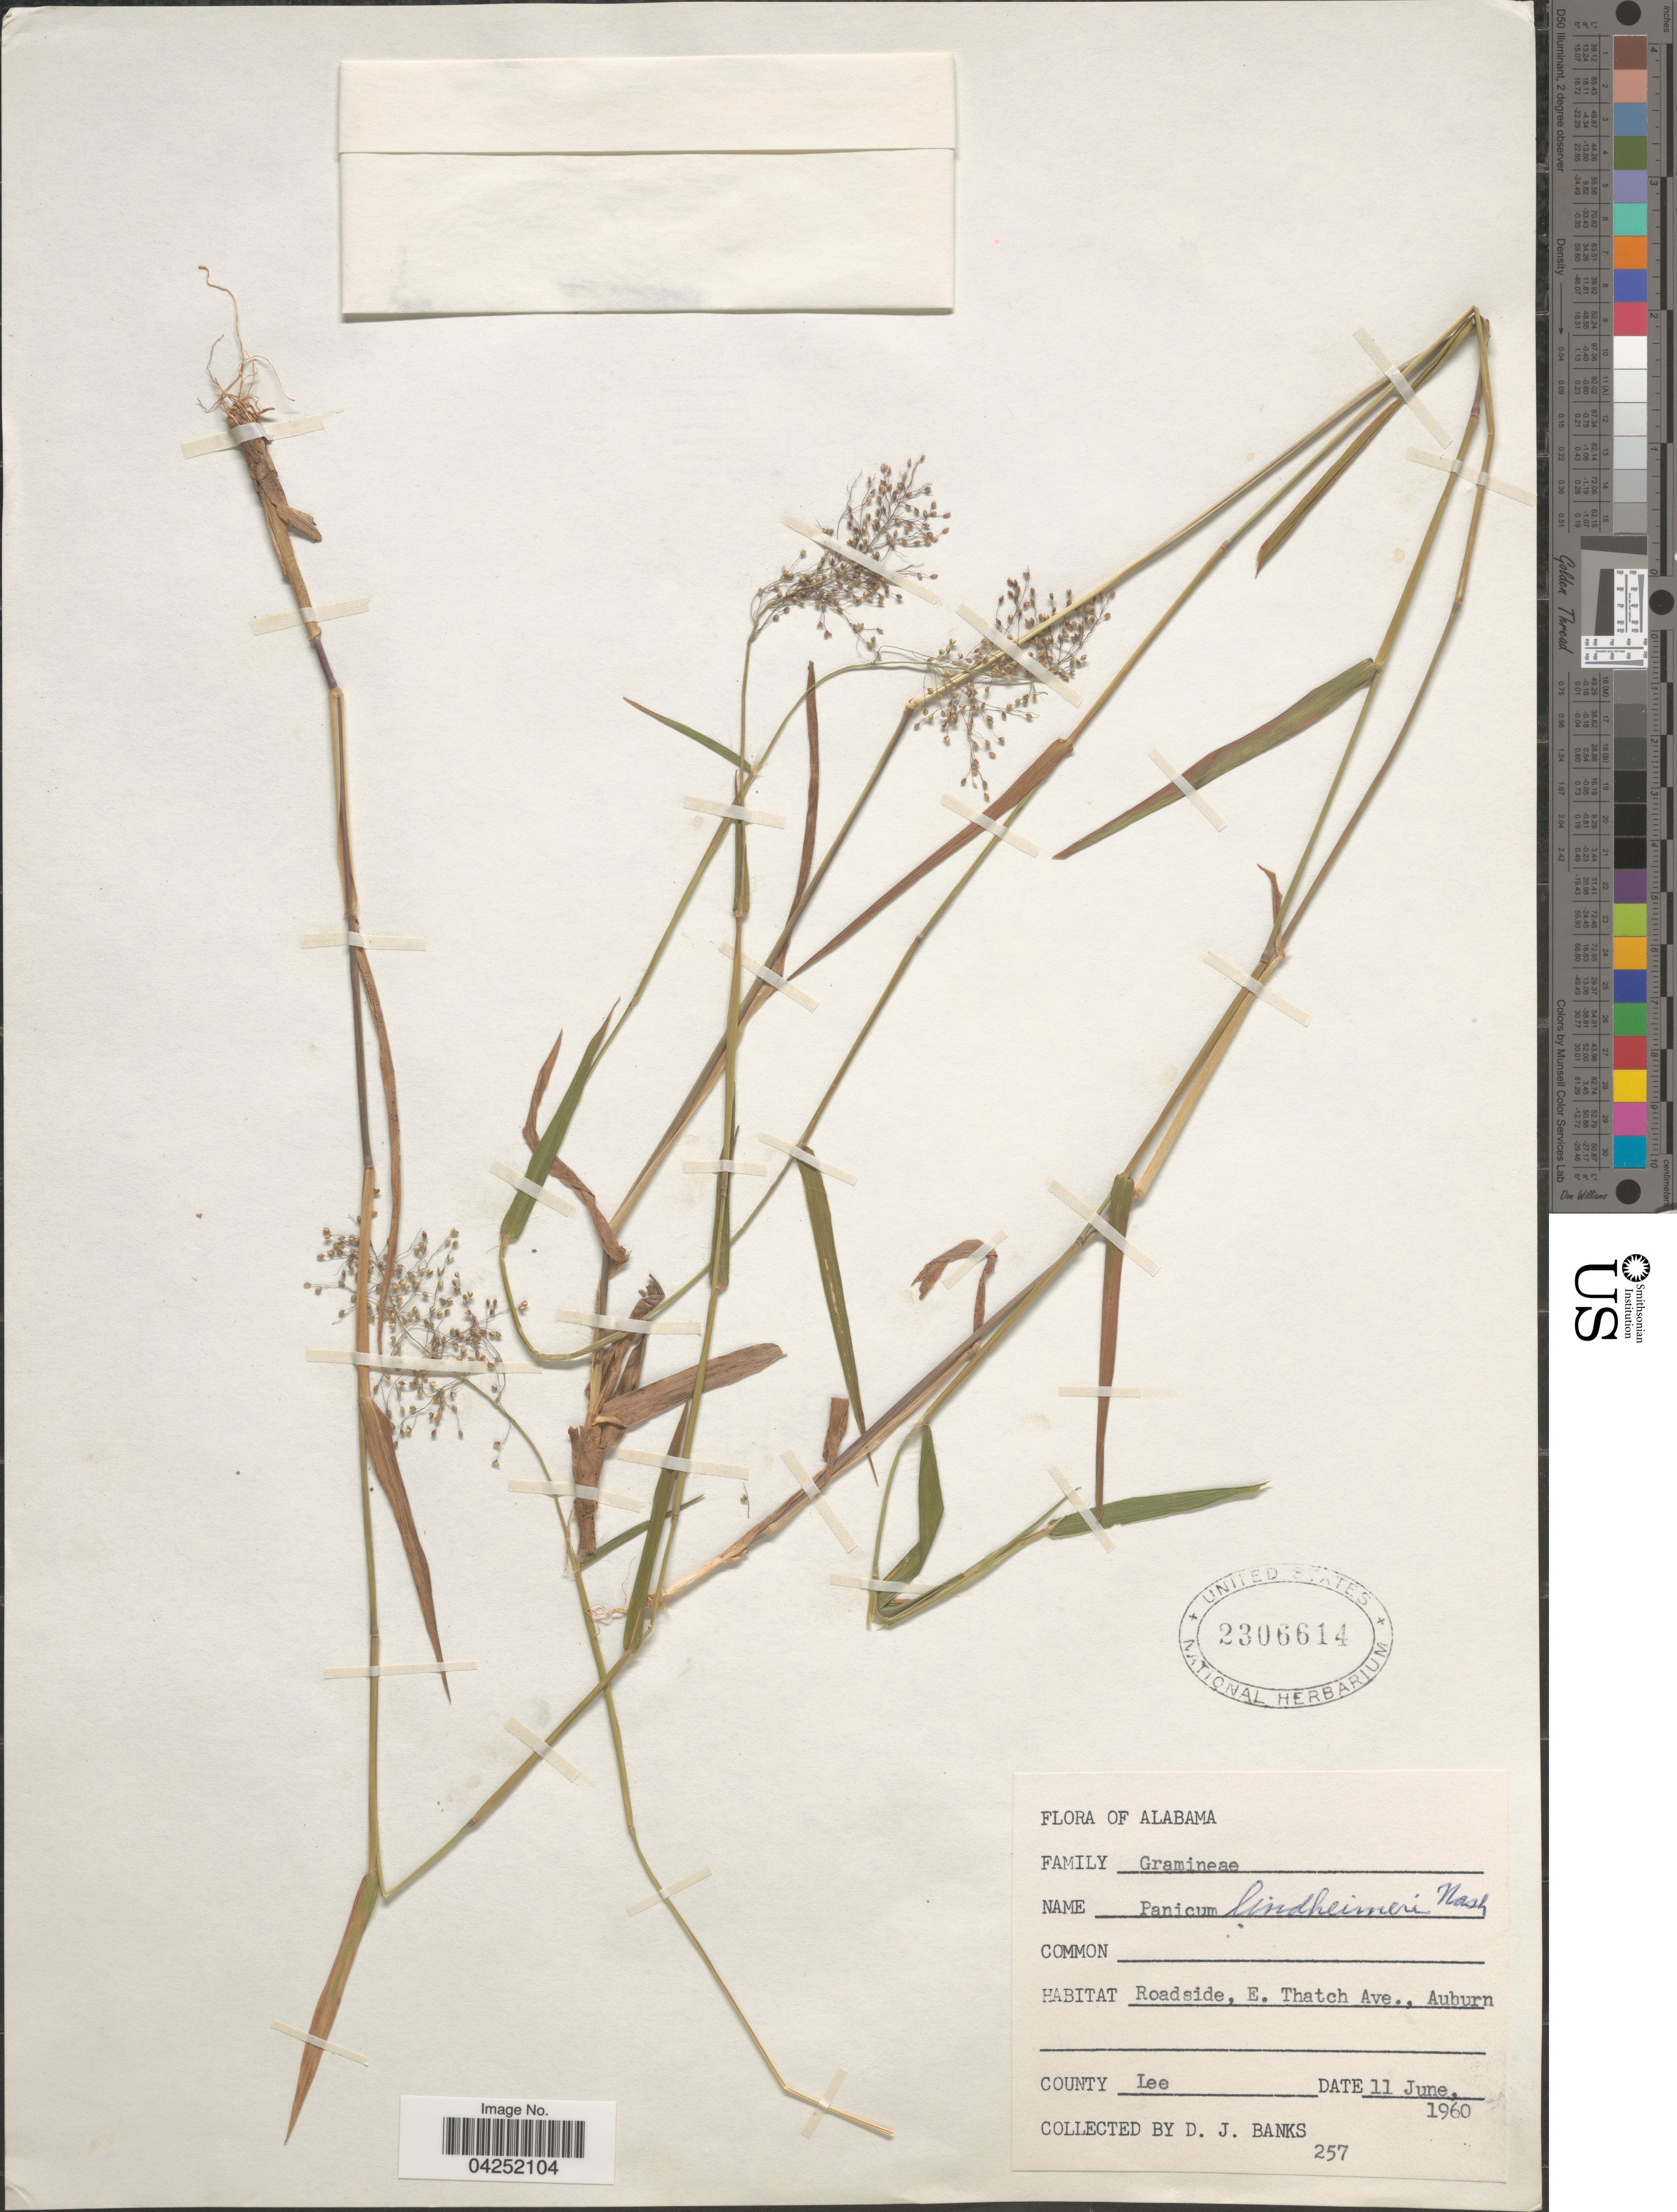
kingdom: Plantae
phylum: Tracheophyta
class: Liliopsida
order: Poales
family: Poaceae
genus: Dichanthelium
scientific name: Dichanthelium acuminatum var. lindheimeri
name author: (Nash) Gould & C.A. Clark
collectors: D. J. Banks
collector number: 257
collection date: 1960-06-11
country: United States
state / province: Alabama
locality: Roadside, E. Thatch Ave., Auburn. County Lee.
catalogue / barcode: US 2306614